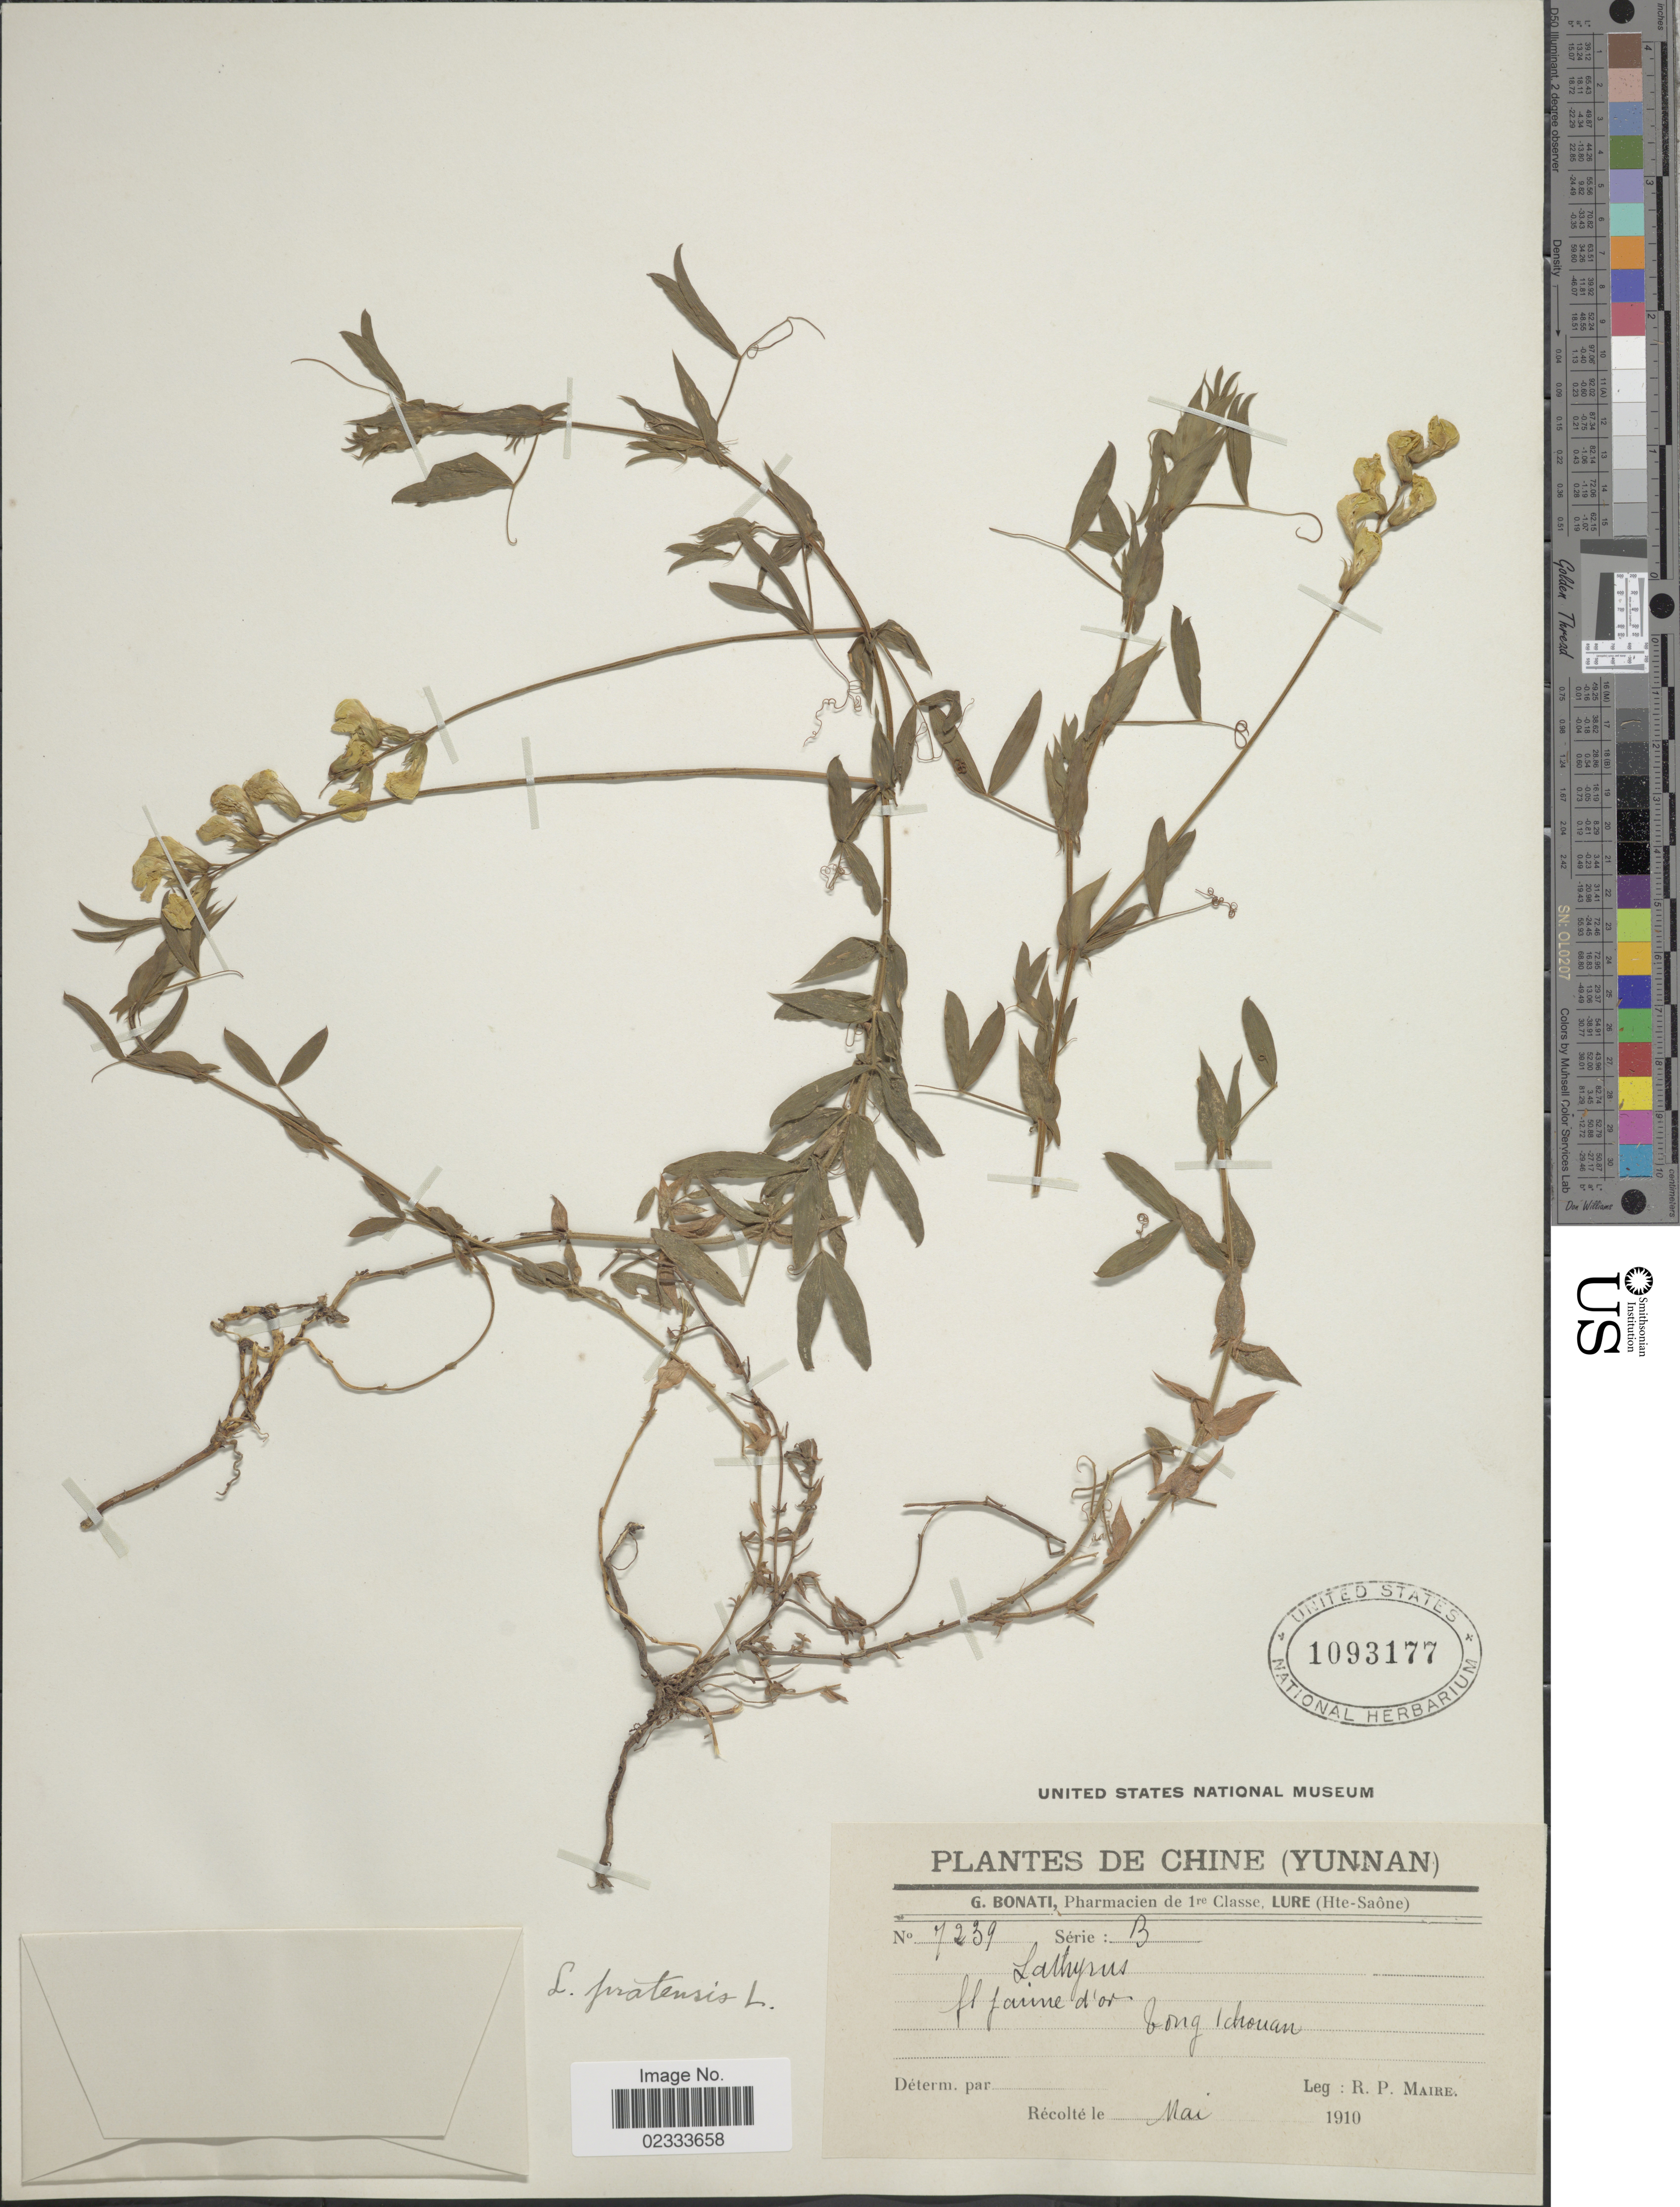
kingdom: Plantae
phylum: Tracheophyta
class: Magnoliopsida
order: Fabales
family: Fabaceae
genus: Lathyrus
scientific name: Lathyrus pratensis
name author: L.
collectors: R.-P. Maire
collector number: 7239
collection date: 1910-05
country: China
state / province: Yunnan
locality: G. Bonato. Lire (Hte. Saone)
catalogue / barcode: US 1093177